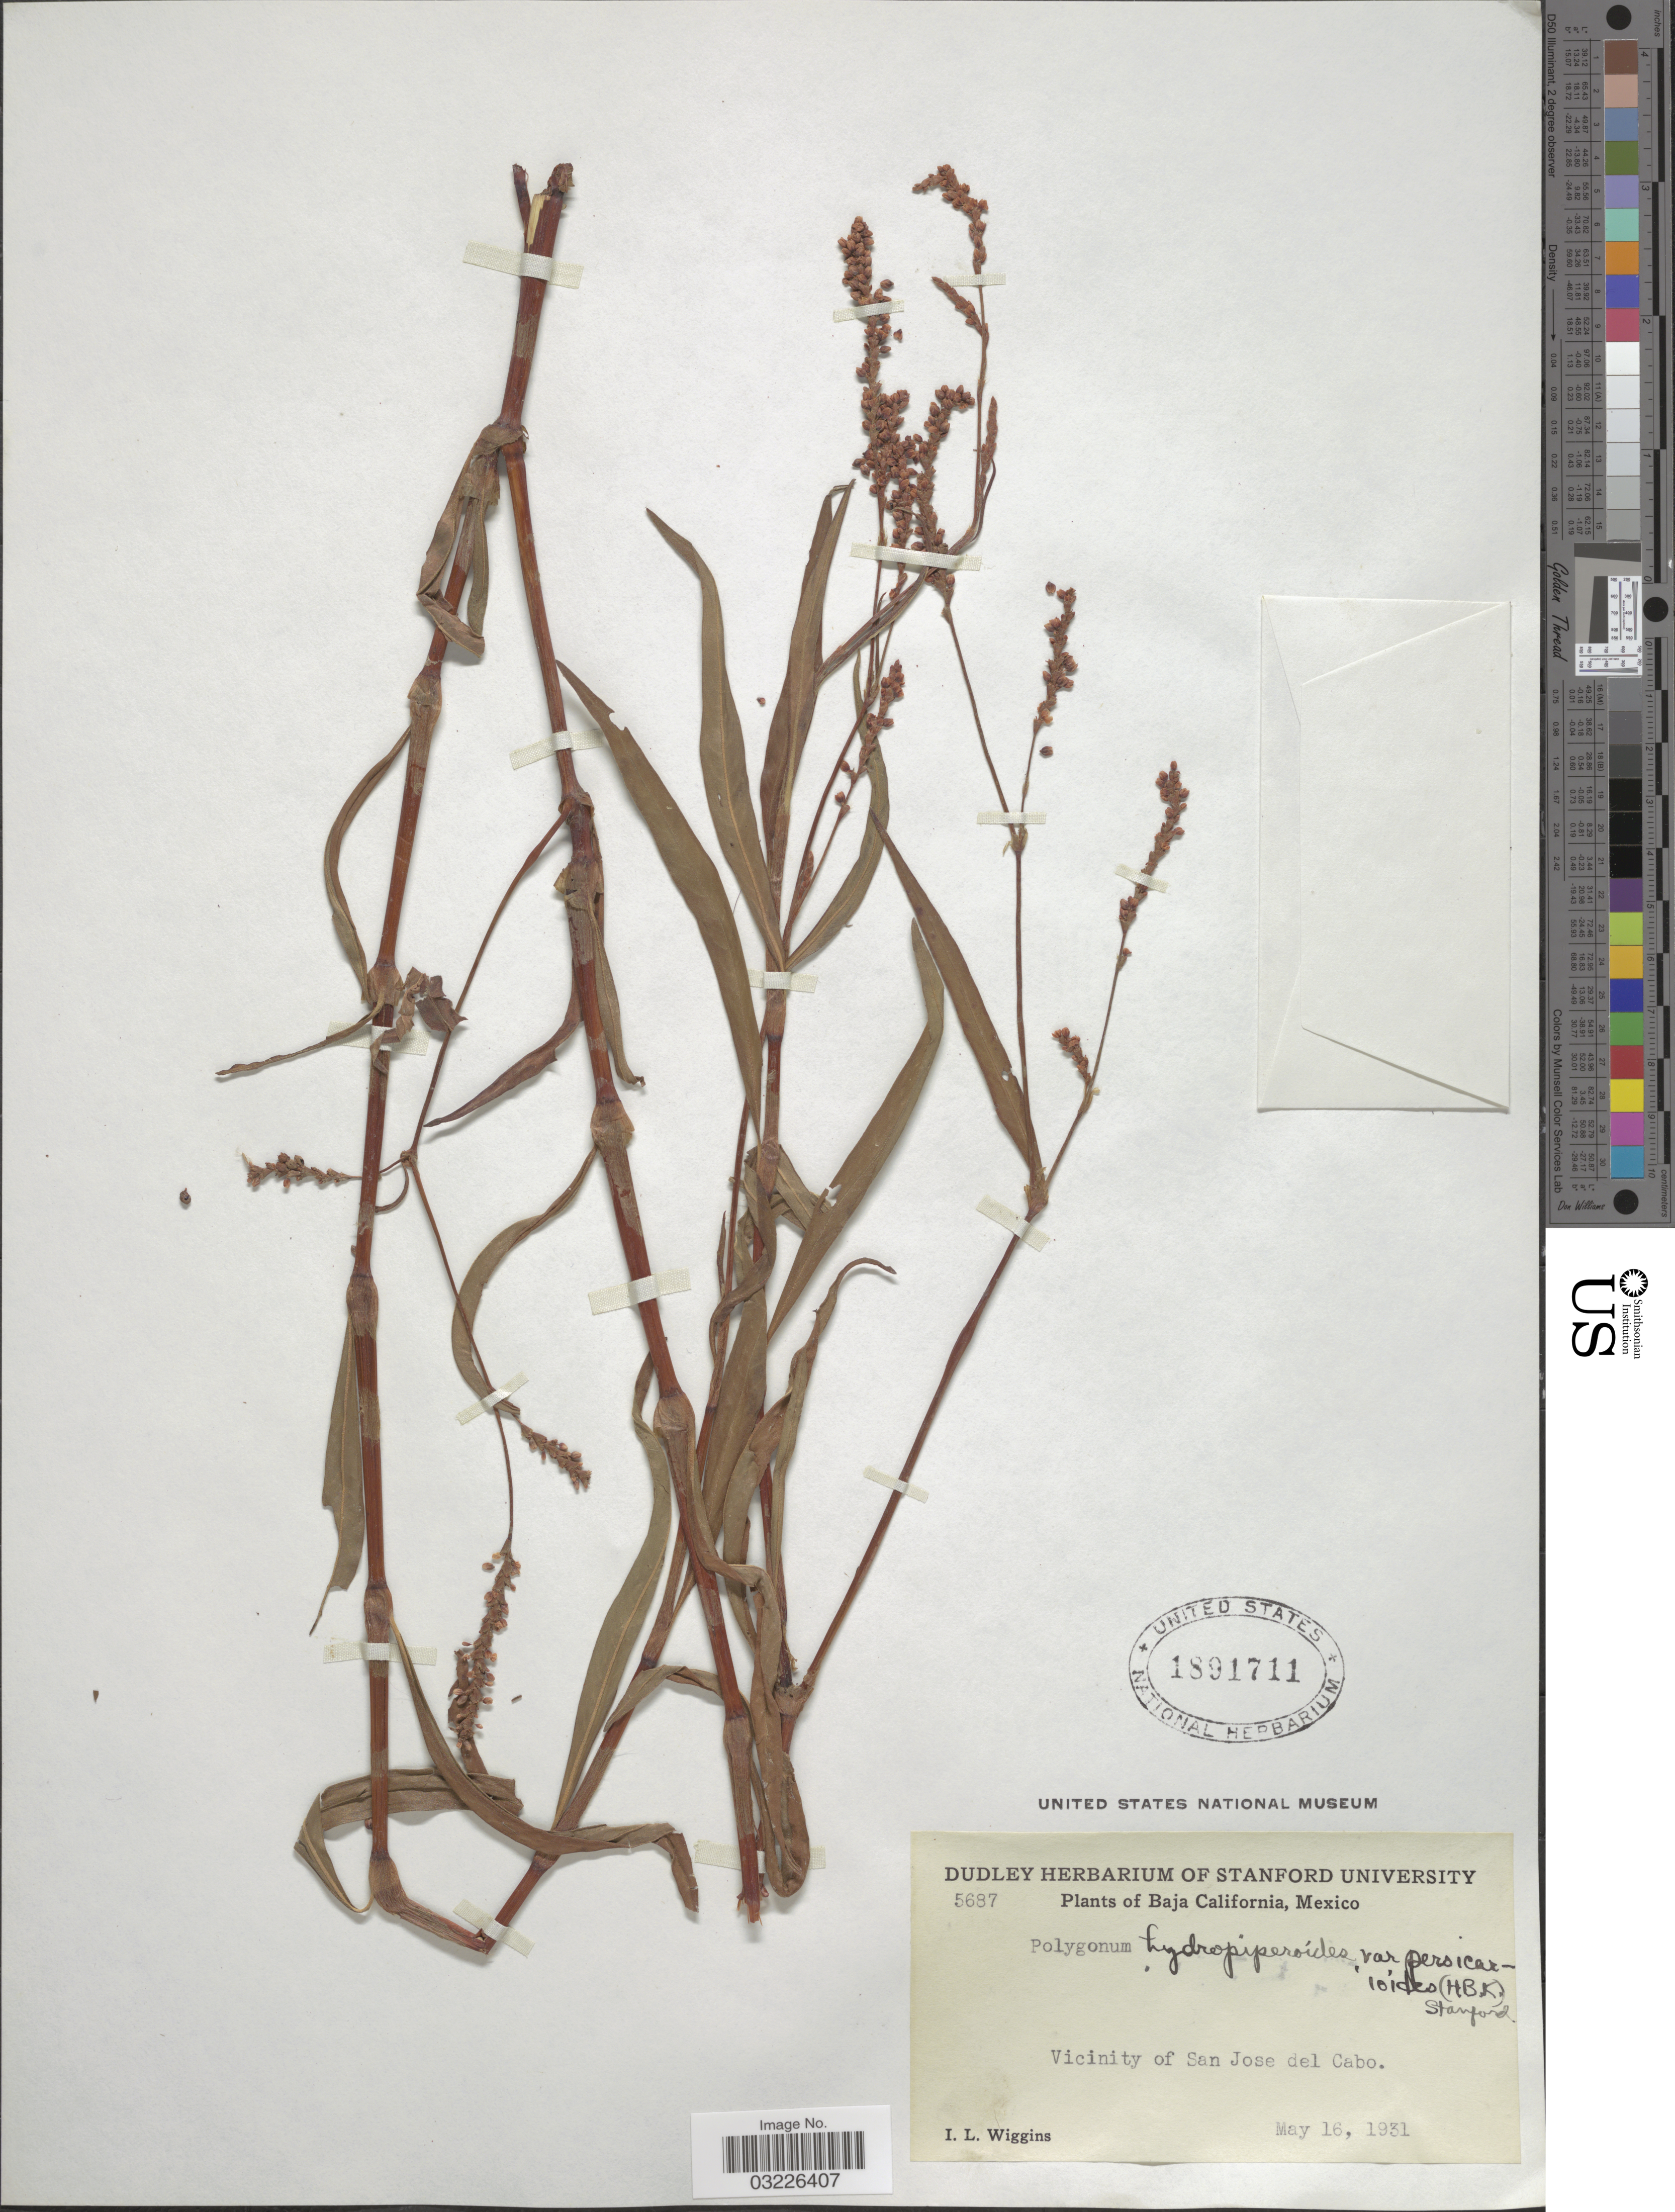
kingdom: Plantae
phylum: Tracheophyta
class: Magnoliopsida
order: Caryophyllales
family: Polygonaceae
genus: Polygonum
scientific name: Polygonum hydropiperoides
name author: Michx.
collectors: I. L. Wiggins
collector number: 5687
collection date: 1931-05-16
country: Mexico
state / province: Baja California Sur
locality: Vicinity of San Jose del Cabo.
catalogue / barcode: US 1891711